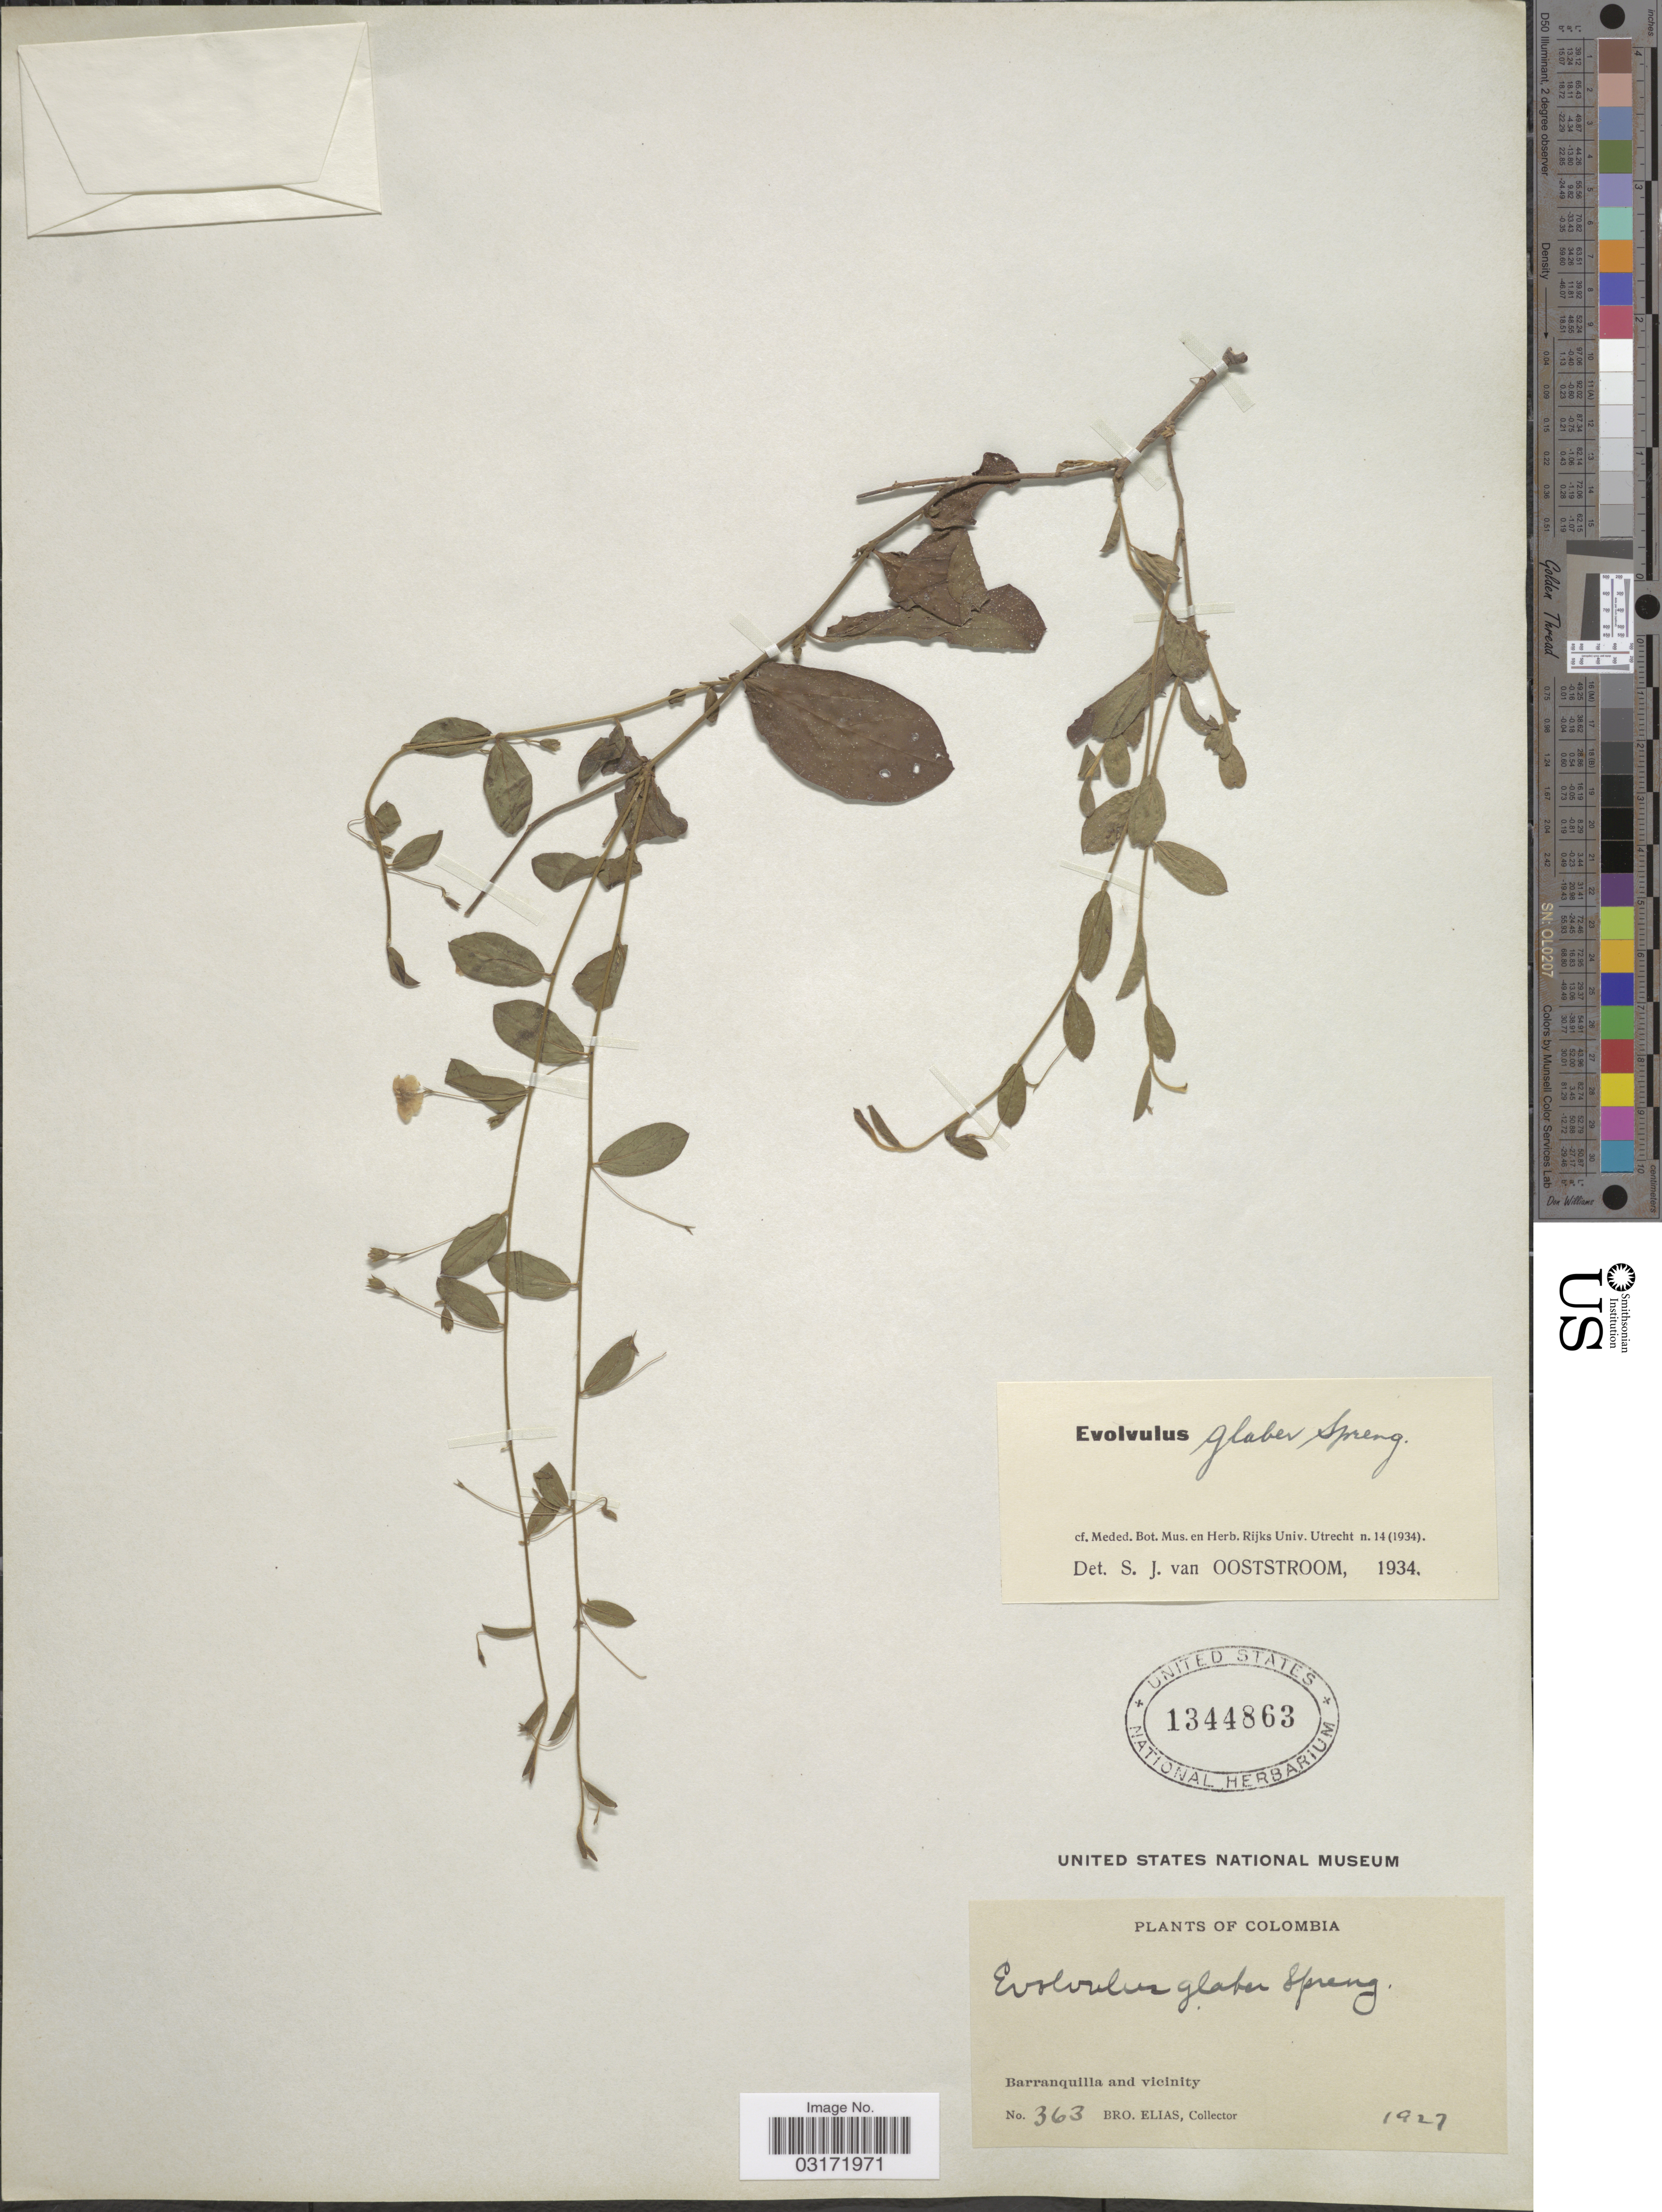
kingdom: Plantae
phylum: Tracheophyta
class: Magnoliopsida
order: Solanales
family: Convolvulaceae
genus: Evolvulus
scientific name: Evolvulus glaber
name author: Spreng.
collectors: Bro. Elias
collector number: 363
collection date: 1927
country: Colombia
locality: Barranquilla and vicinity.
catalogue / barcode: US 1344863